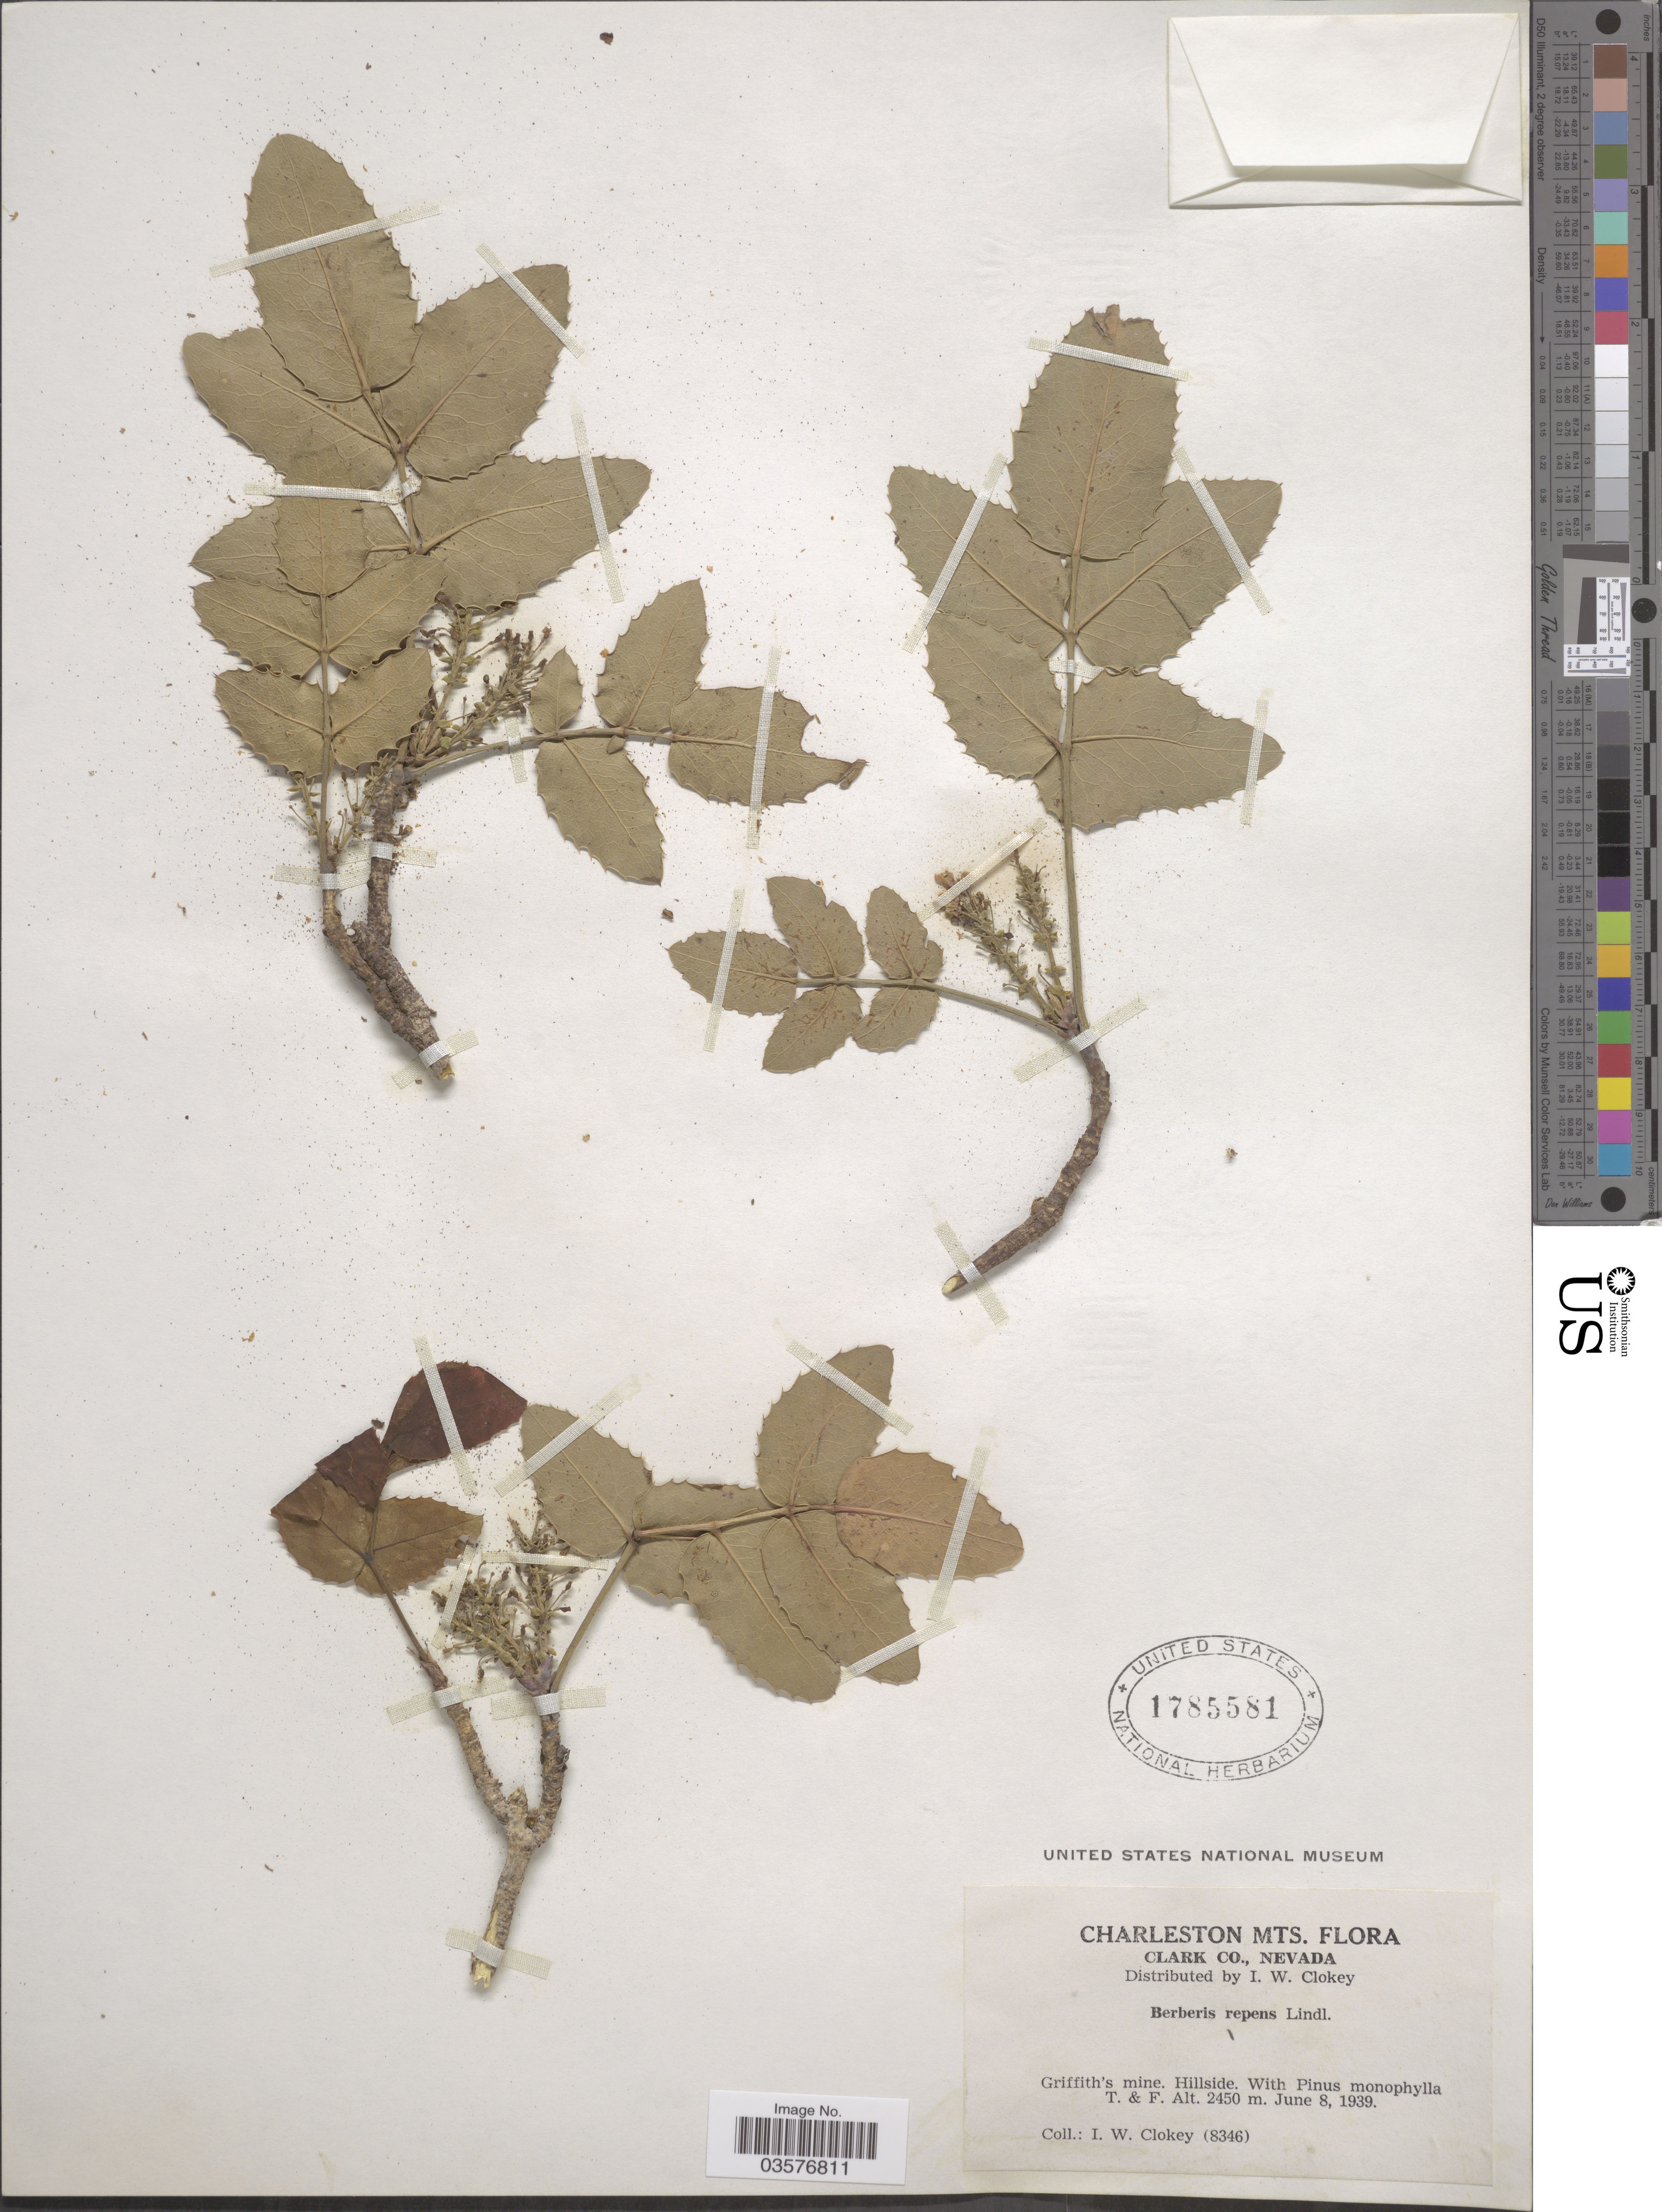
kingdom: Plantae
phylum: Tracheophyta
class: Magnoliopsida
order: Ranunculales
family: Berberidaceae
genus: Mahonia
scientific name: Mahonia repens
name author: (Lindl.) G. Don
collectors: I. W. Clokey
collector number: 8346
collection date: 1939-06-08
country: United States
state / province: Nevada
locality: Charleston Mts. Clark Co. Griffith's mine. Hillside.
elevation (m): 2450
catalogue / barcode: US 1785581